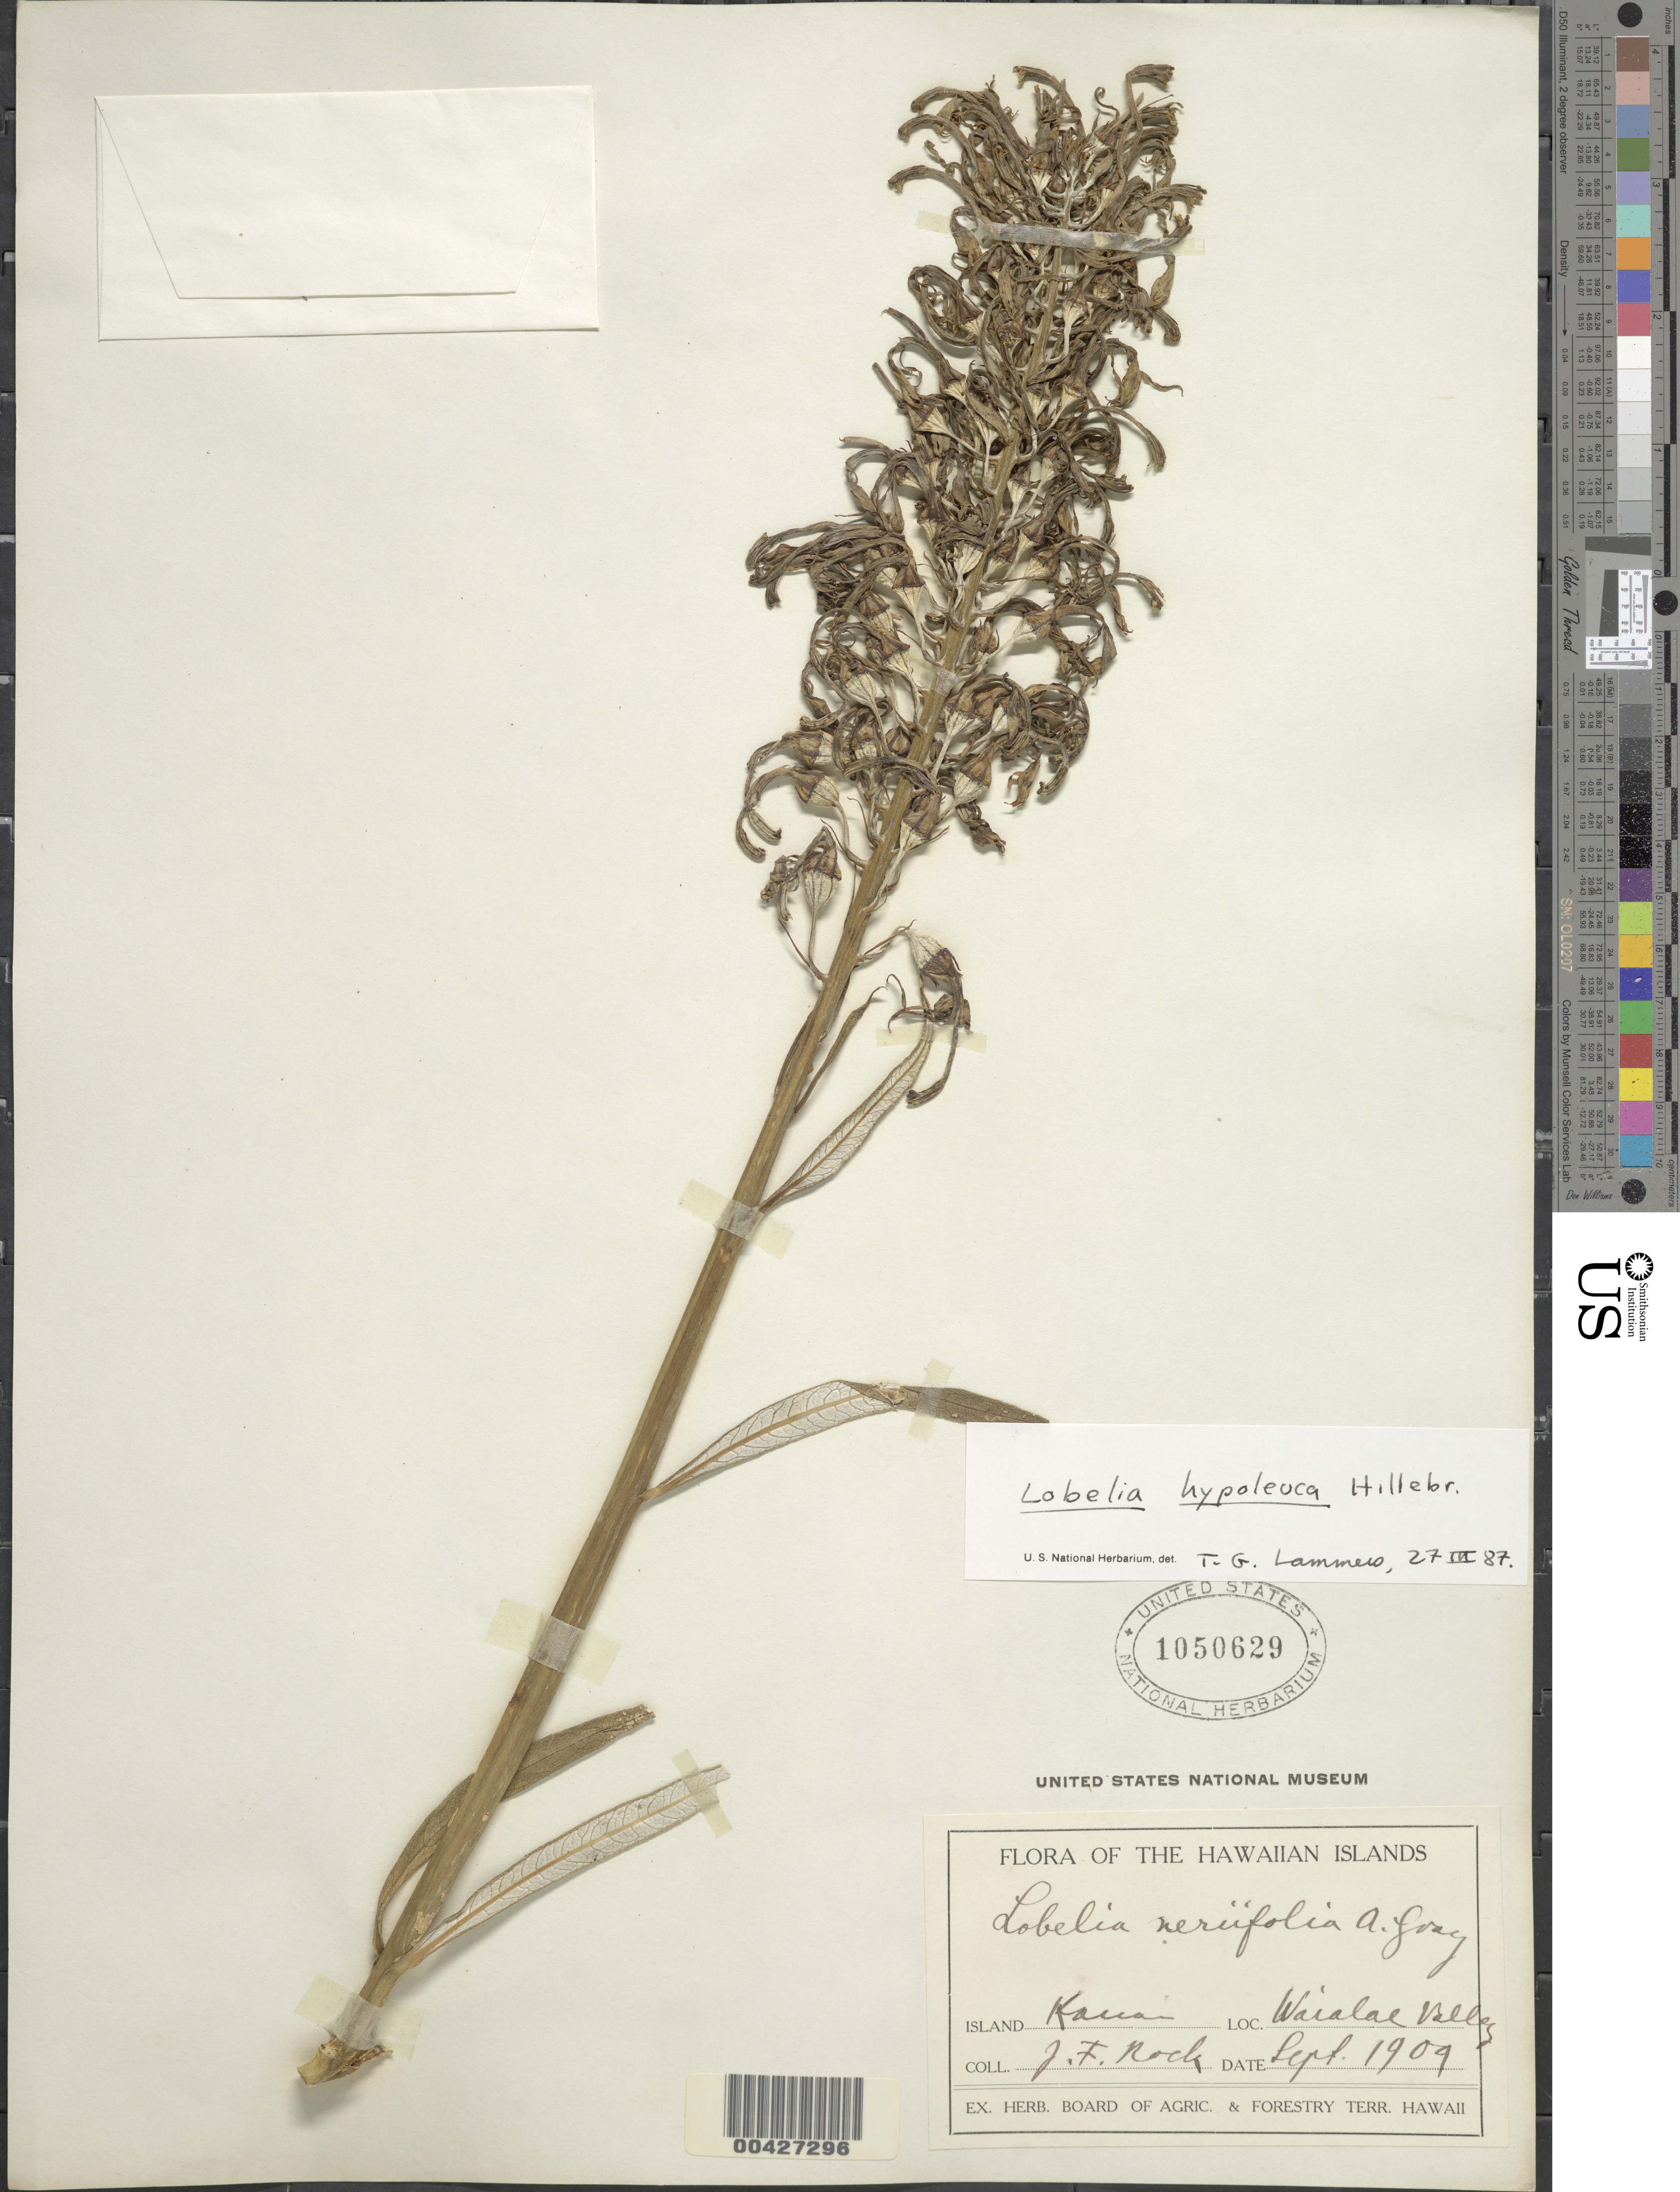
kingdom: Plantae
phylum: Tracheophyta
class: Magnoliopsida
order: Asterales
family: Campanulaceae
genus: Lobelia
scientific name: Lobelia hypoleuca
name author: Hillebr.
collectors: J. F. Rock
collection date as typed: Sep 1909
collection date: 1909-09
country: United States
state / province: Hawaii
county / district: Kauai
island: Kaua'i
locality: Waialae Valley.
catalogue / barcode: US 1050629